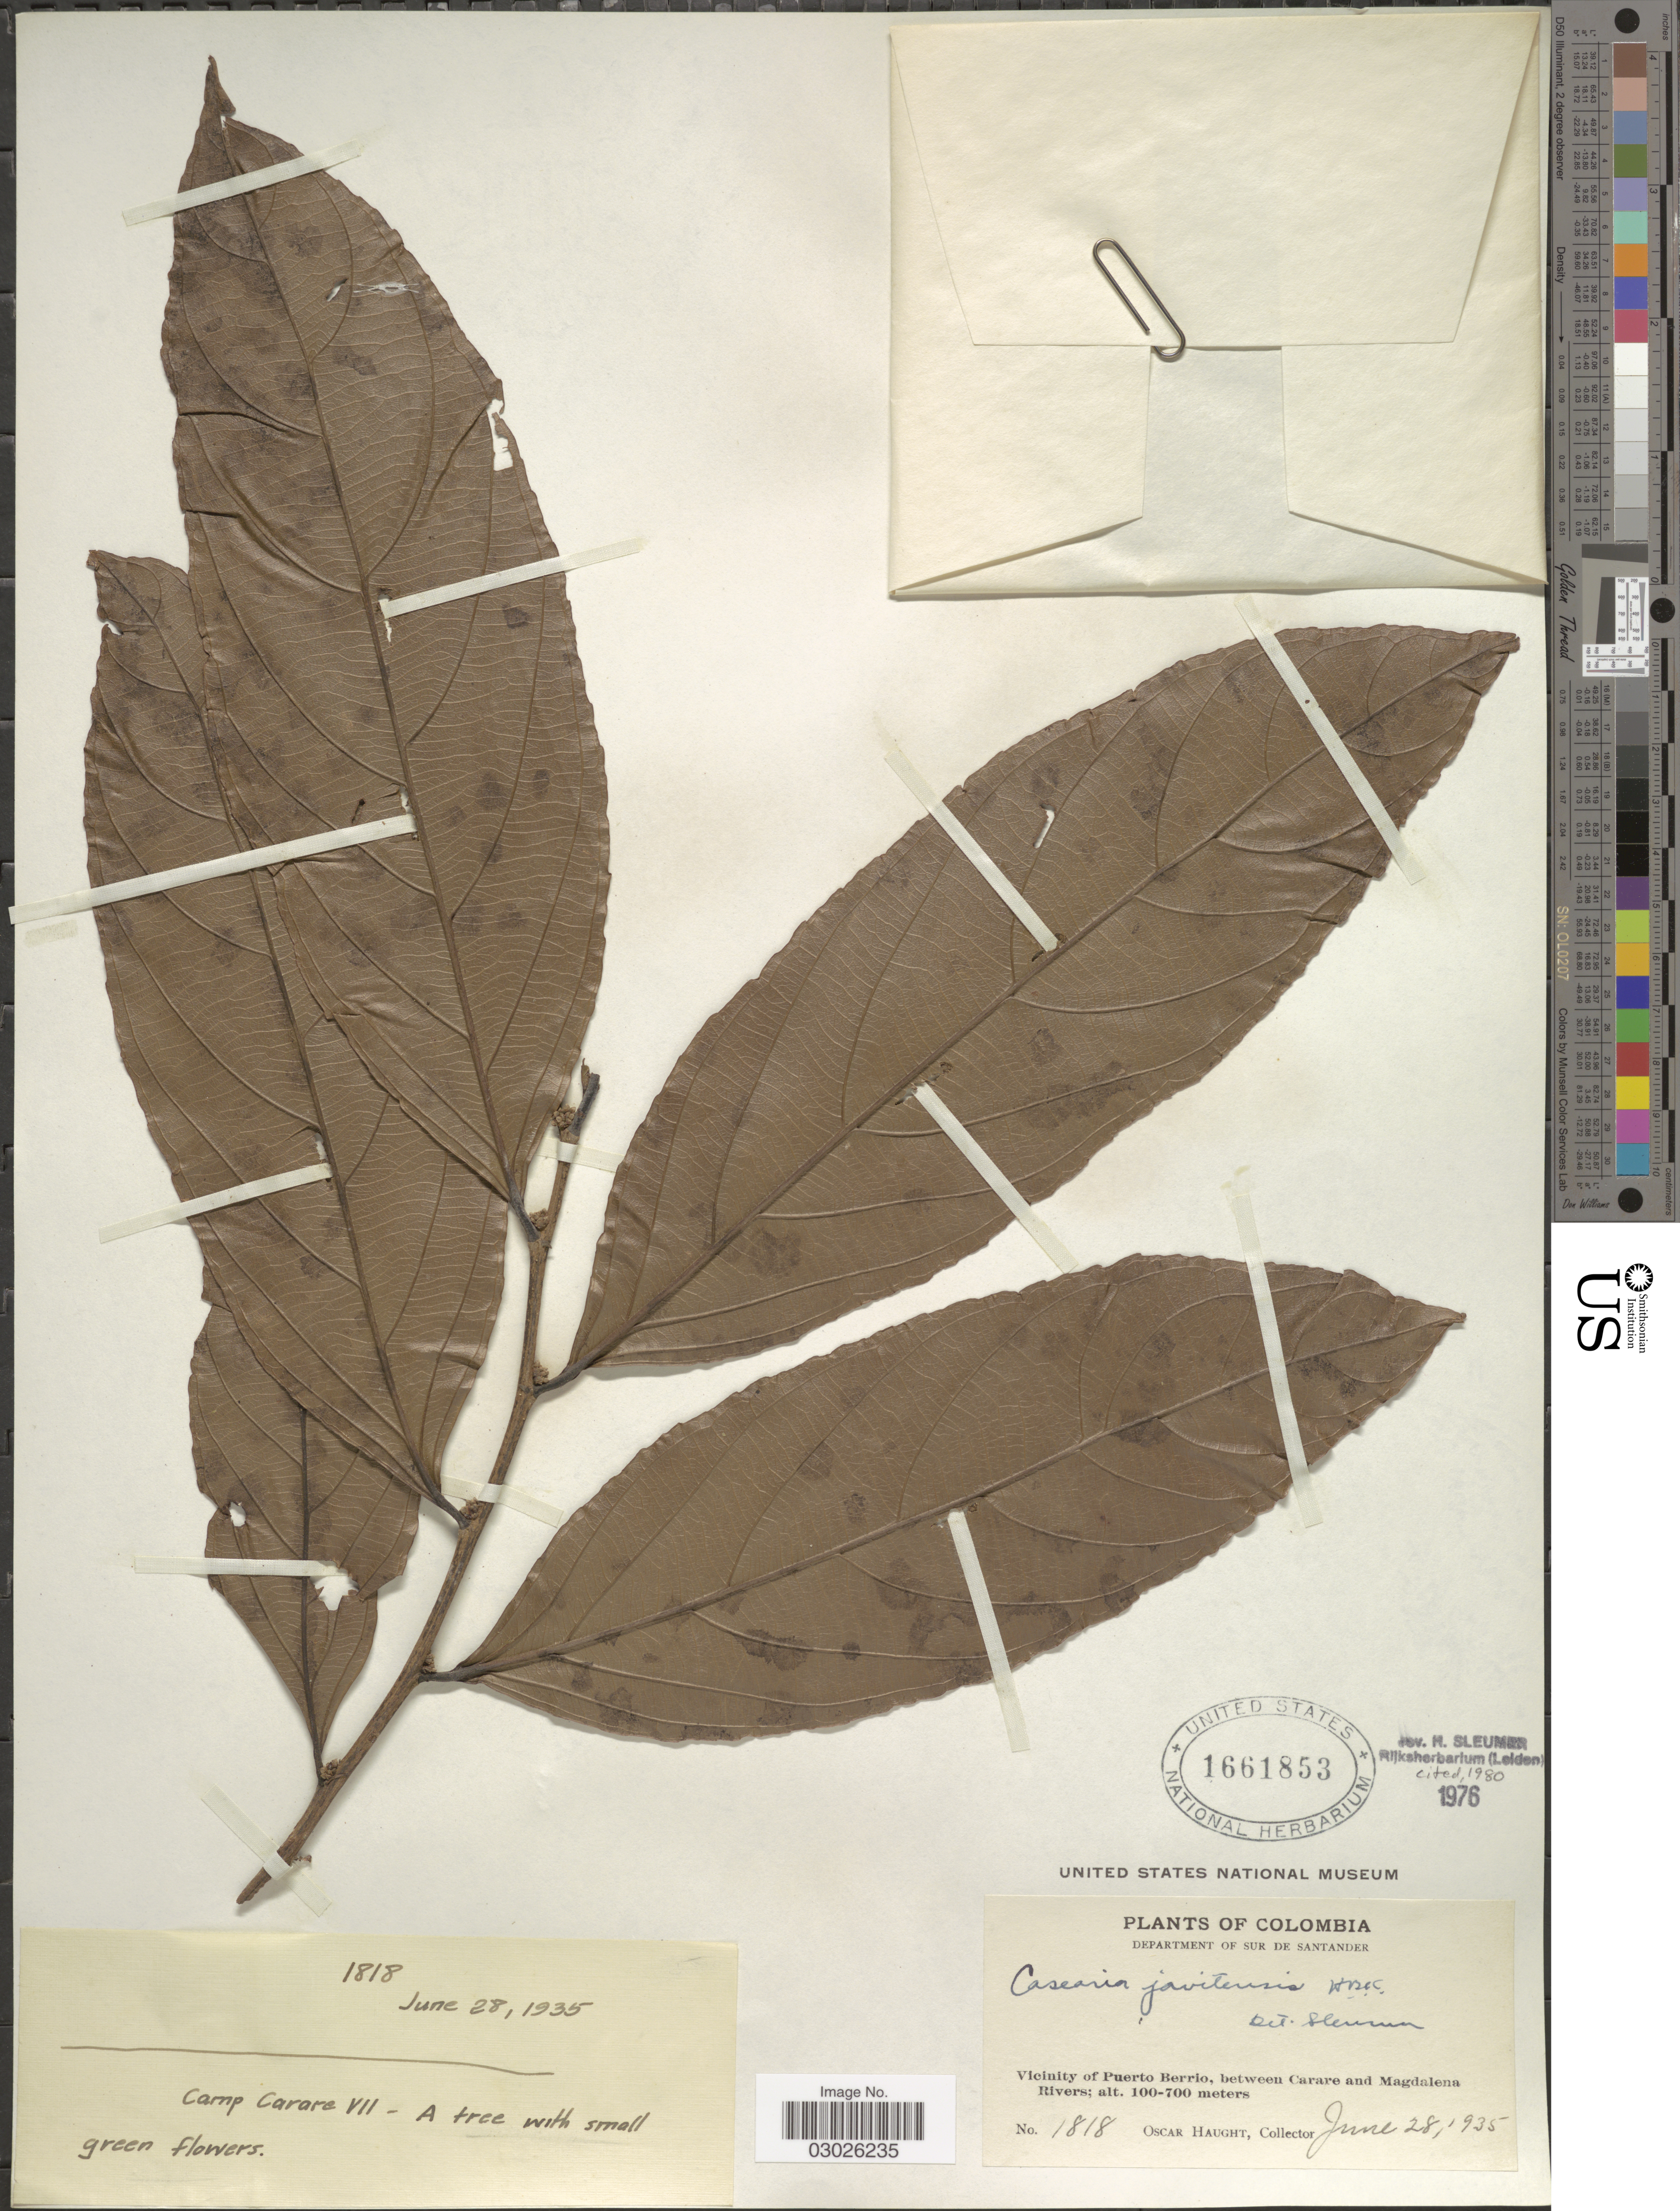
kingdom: Plantae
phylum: Tracheophyta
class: Magnoliopsida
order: Malpighiales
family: Salicaceae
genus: Piparea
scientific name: Piparea multiflora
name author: C.F. Gaertn.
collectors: O. Haught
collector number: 1818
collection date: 1935-06-28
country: Colombia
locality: Department of Sur De Santander, Vicinity of Puerto Berrio, between Carare and Magdalena Rivers.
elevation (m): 100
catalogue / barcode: US 1661853